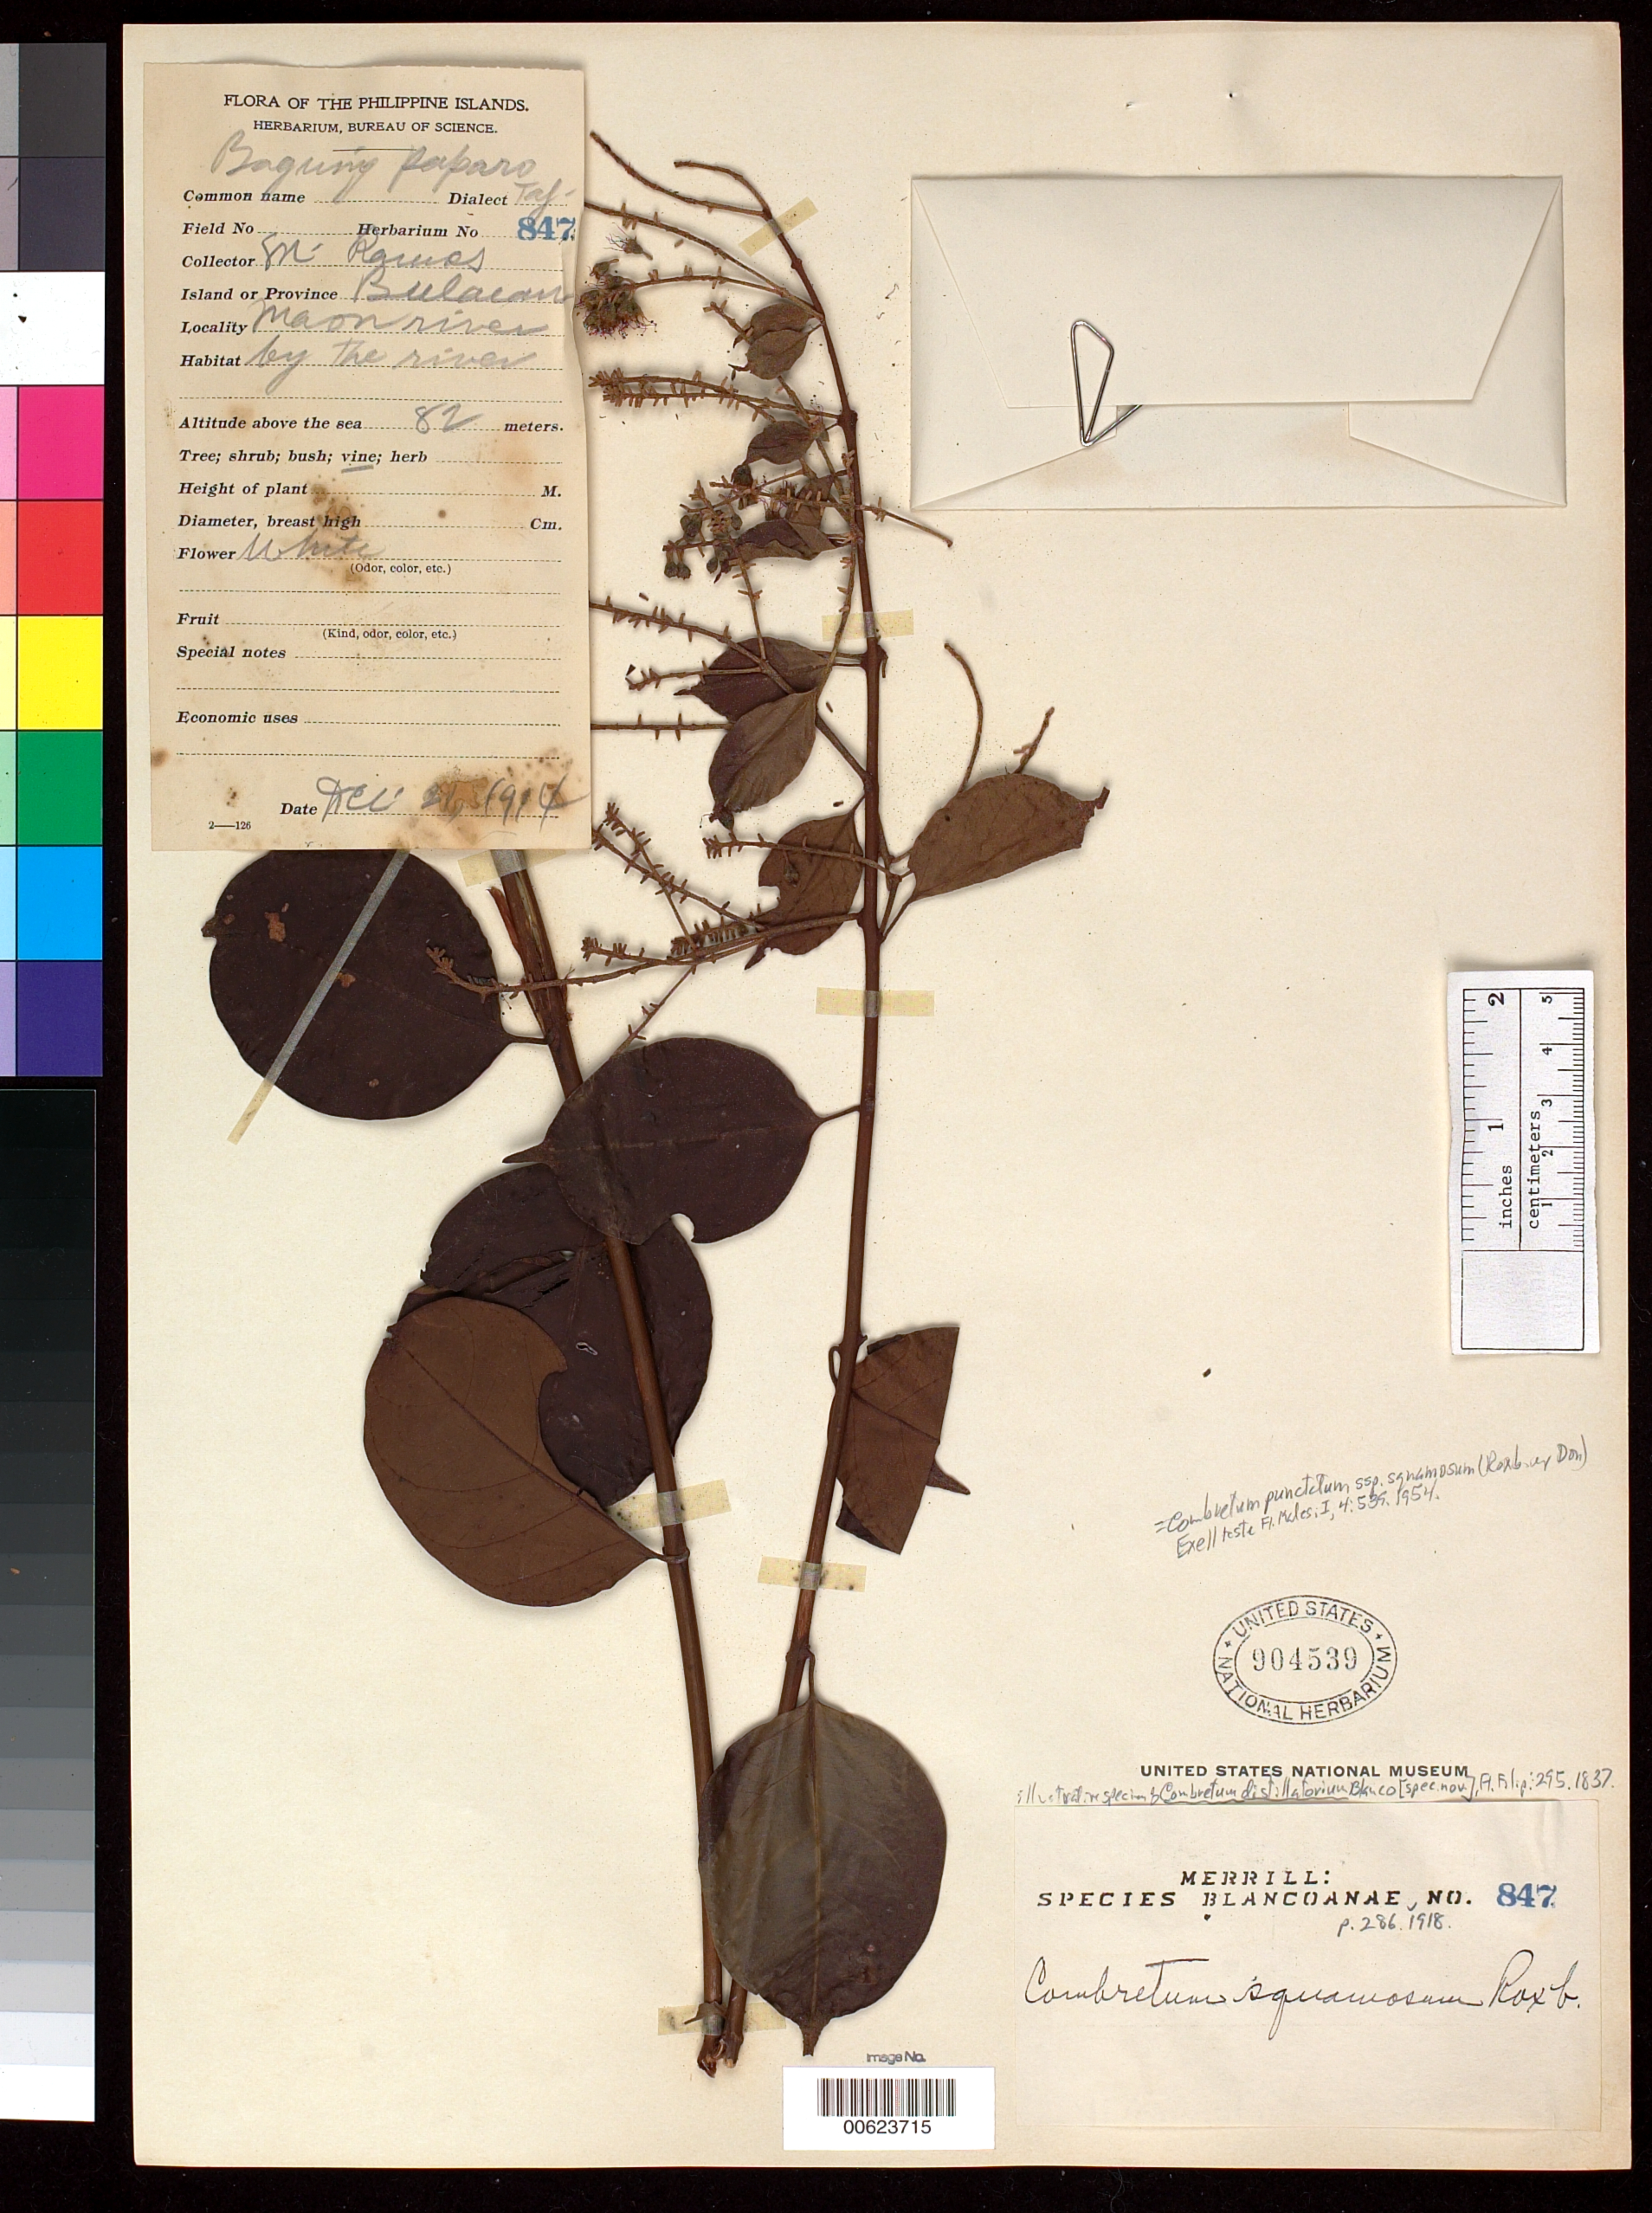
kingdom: Plantae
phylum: Tracheophyta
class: Magnoliopsida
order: Myrtales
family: Combretaceae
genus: Combretum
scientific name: Combretum distillatorium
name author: Blanco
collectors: M. Ramos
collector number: Sp. Blancoan. 0847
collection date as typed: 21 Dec 1914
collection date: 1914-12-21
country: Philippines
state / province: Central Luzon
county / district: Bulacan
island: Luzon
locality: Maon river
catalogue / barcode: US 904539